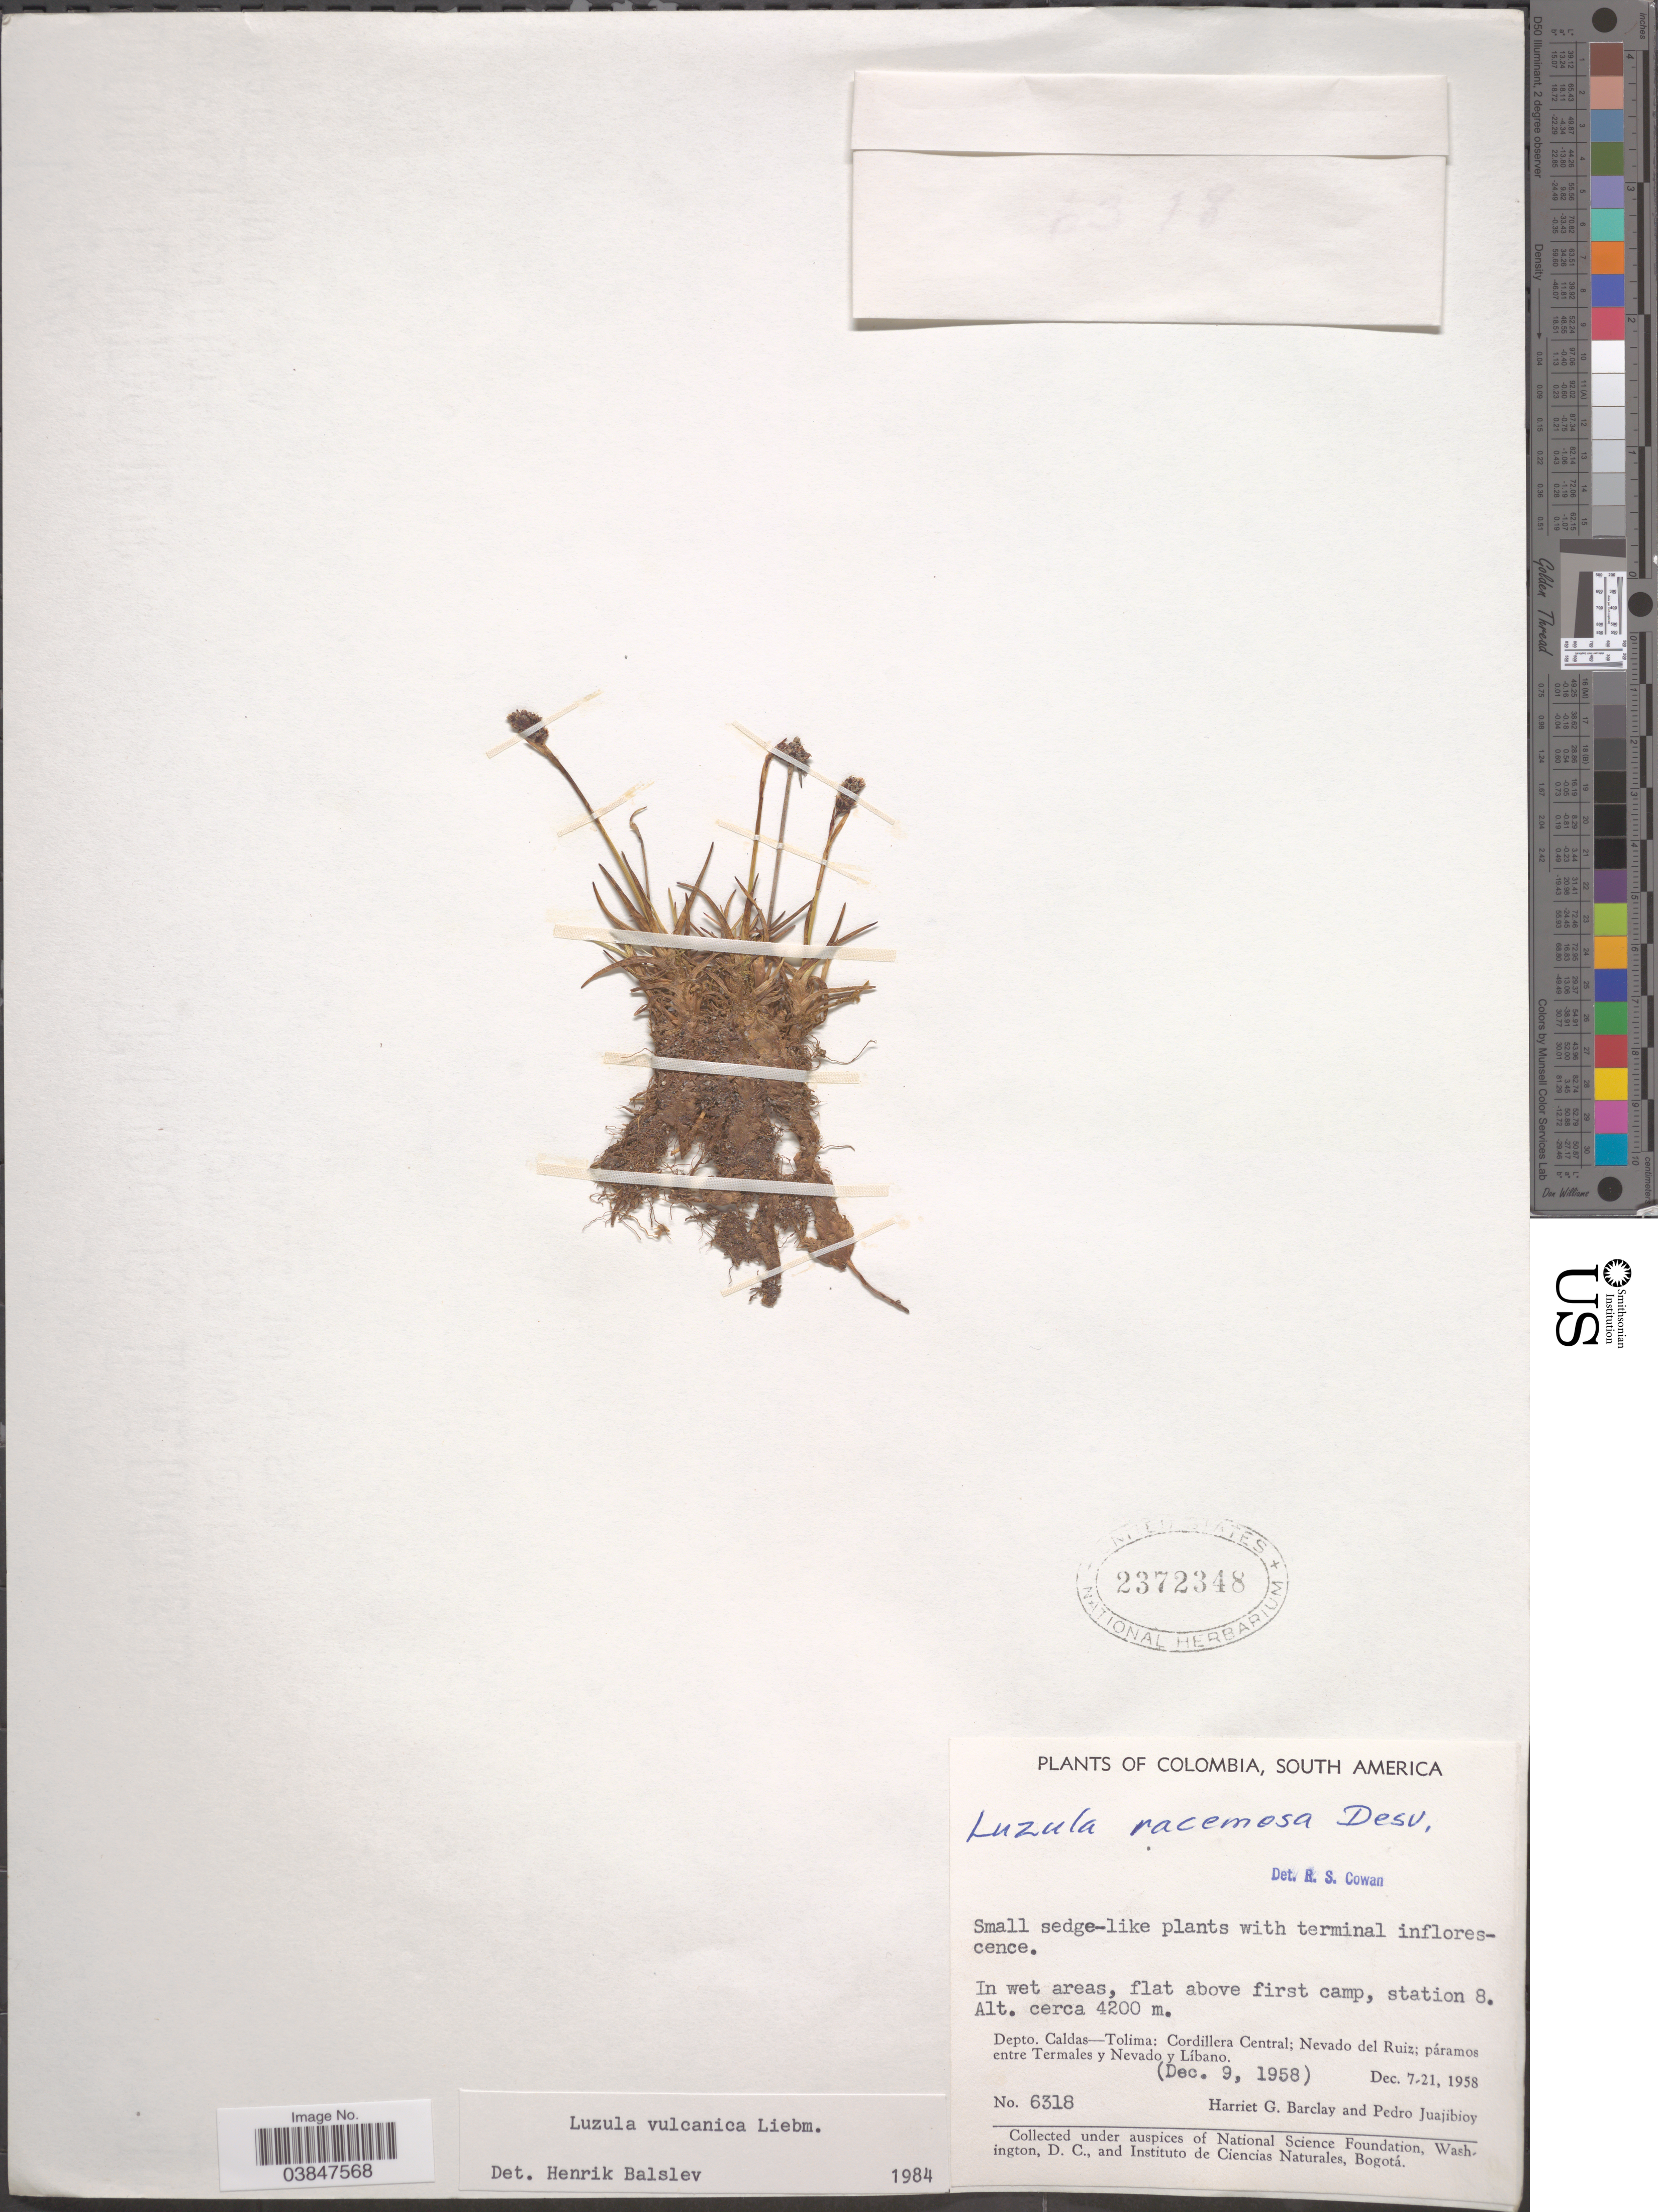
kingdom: Plantae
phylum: Tracheophyta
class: Liliopsida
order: Poales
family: Juncaceae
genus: Luzula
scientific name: Luzula vulcanica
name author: Liebm.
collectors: H. G. Barclay & P. Juajibioy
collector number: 6318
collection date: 1958-12-09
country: Colombia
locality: Flat above first camp, station 8. Depto. Caldas-Tolima: Cordillera Central; Nevado del Ruiz; páramos entre Termales y Nevado y Líbano.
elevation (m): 4200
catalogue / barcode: US 2372348